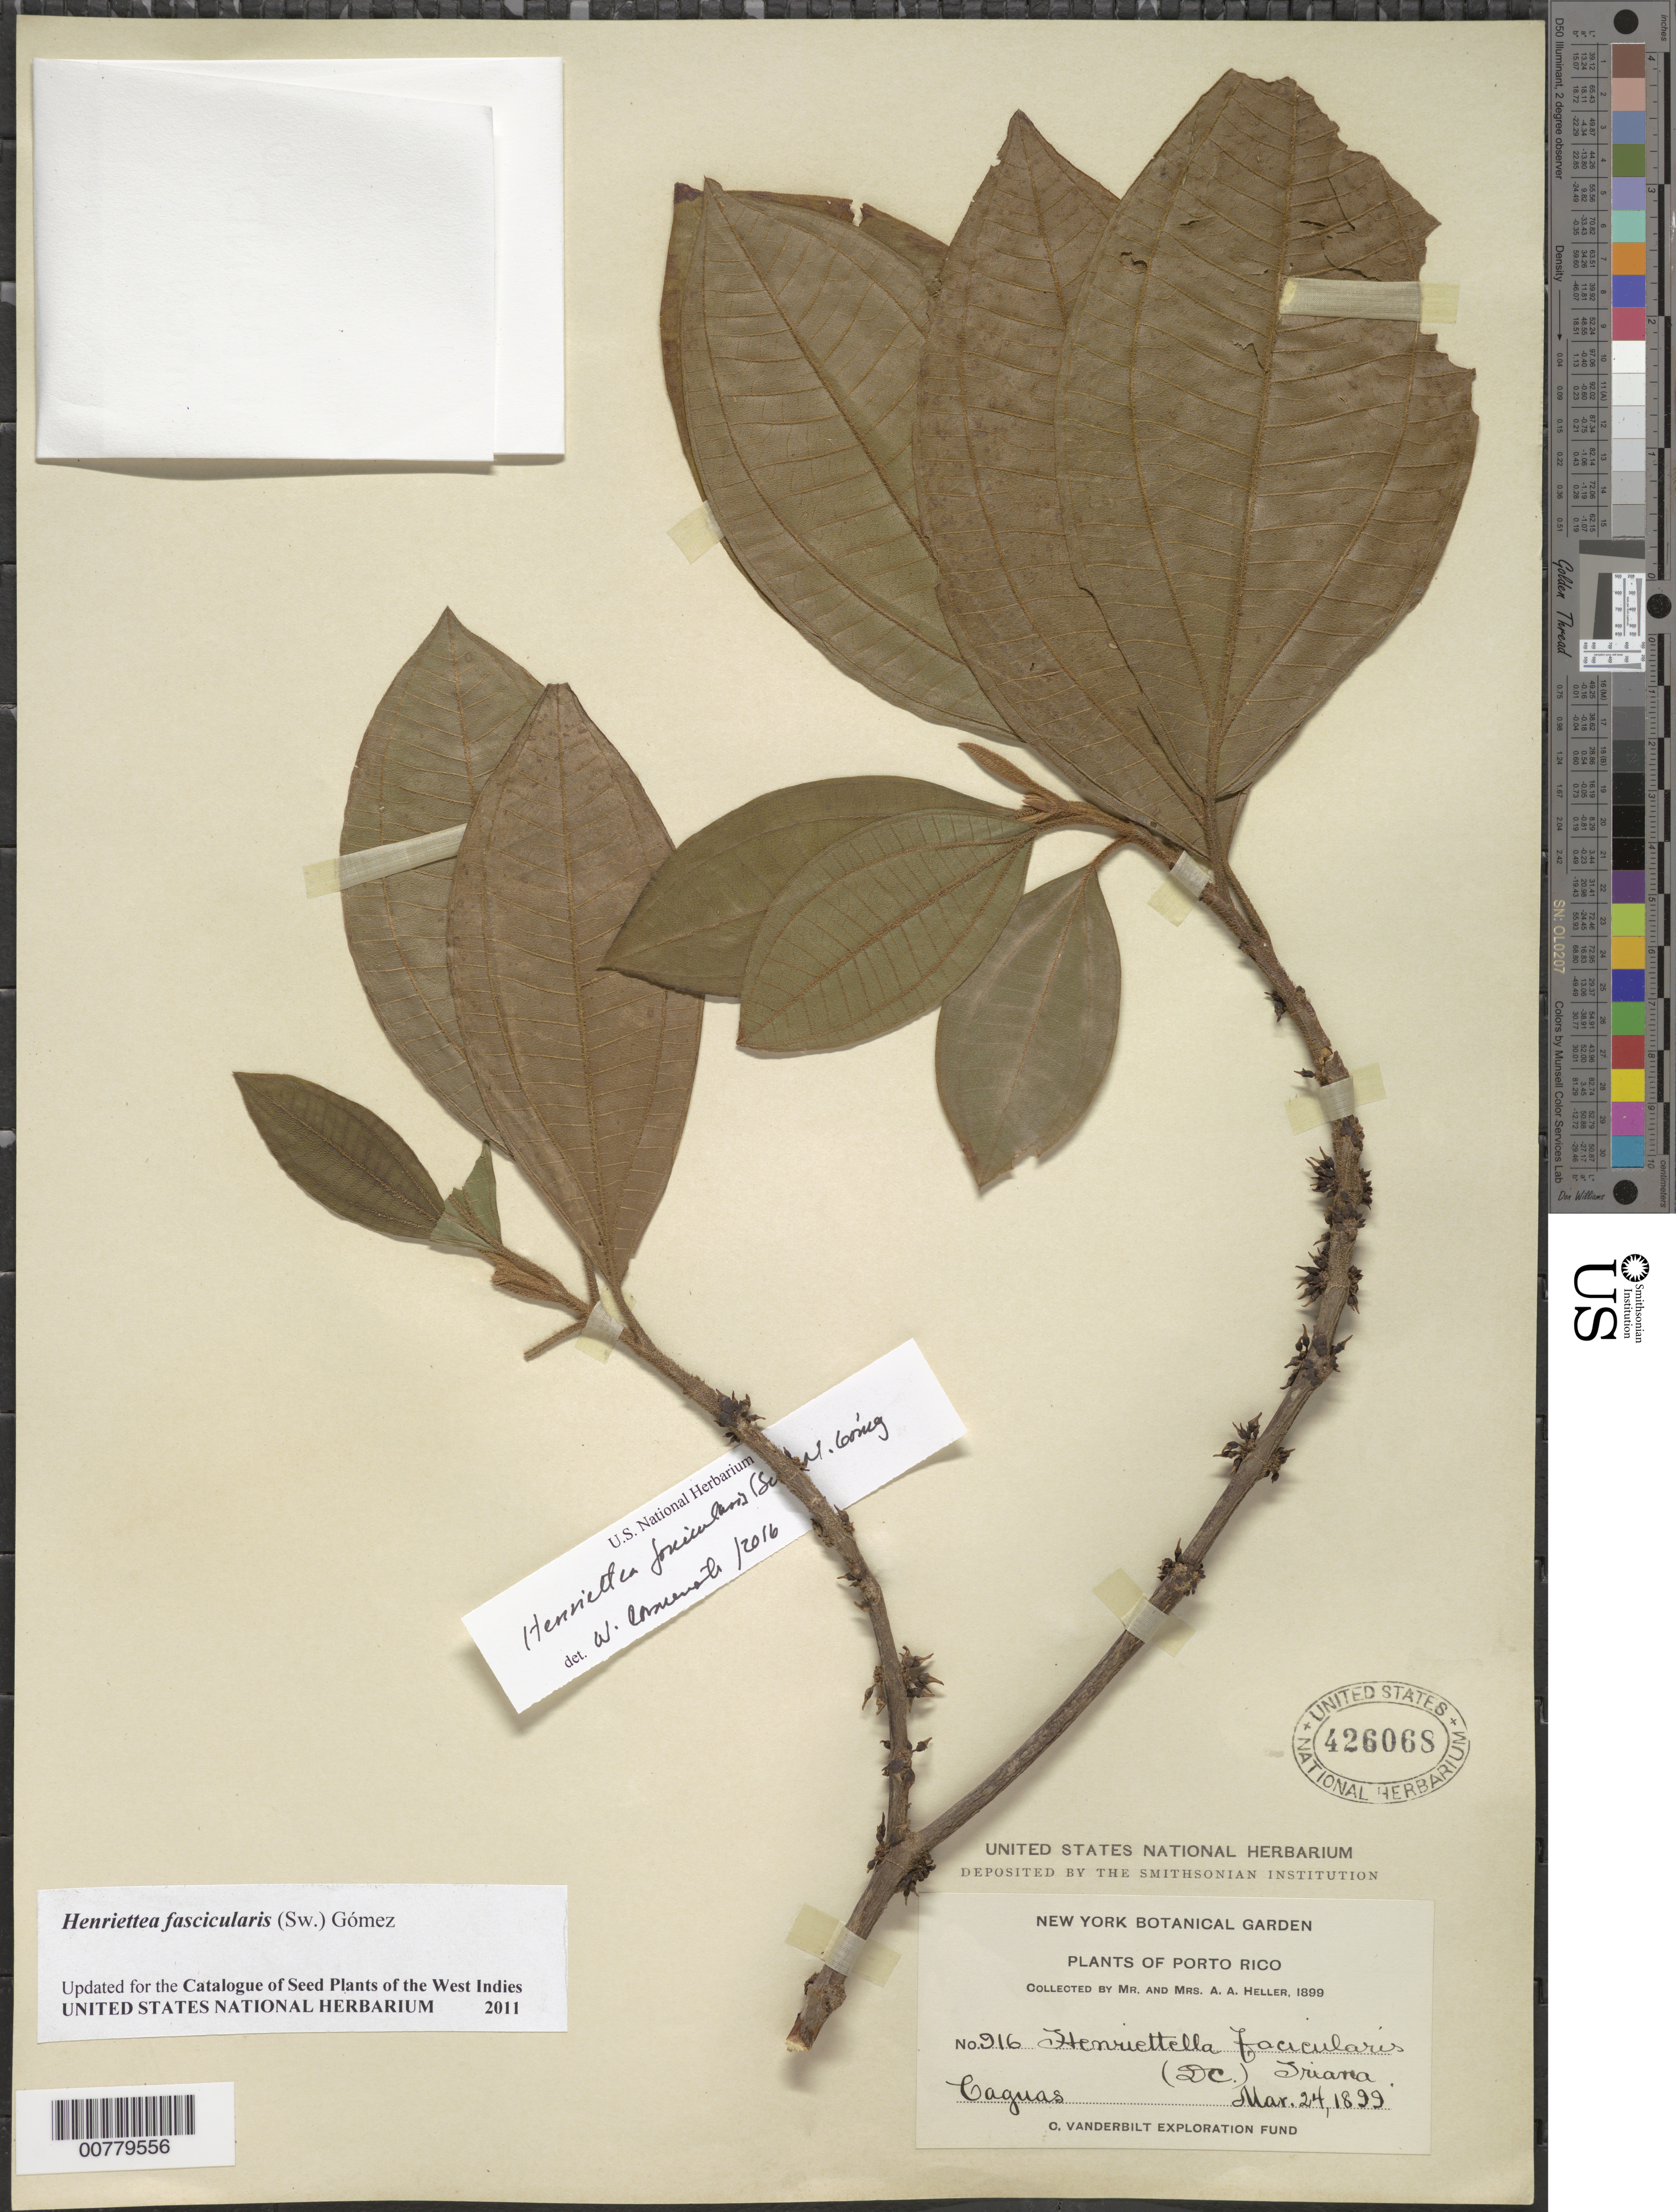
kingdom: Plantae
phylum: Tracheophyta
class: Magnoliopsida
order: Myrtales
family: Melastomataceae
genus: Henriettella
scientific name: Henriettella fascicularis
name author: (Sw.) C. Wright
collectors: A. A. Heller & E. G. Heller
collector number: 916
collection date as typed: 24 Mar 1899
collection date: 1899-03-24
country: Puerto Rico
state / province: Caguas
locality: Caguas.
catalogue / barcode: US 426068